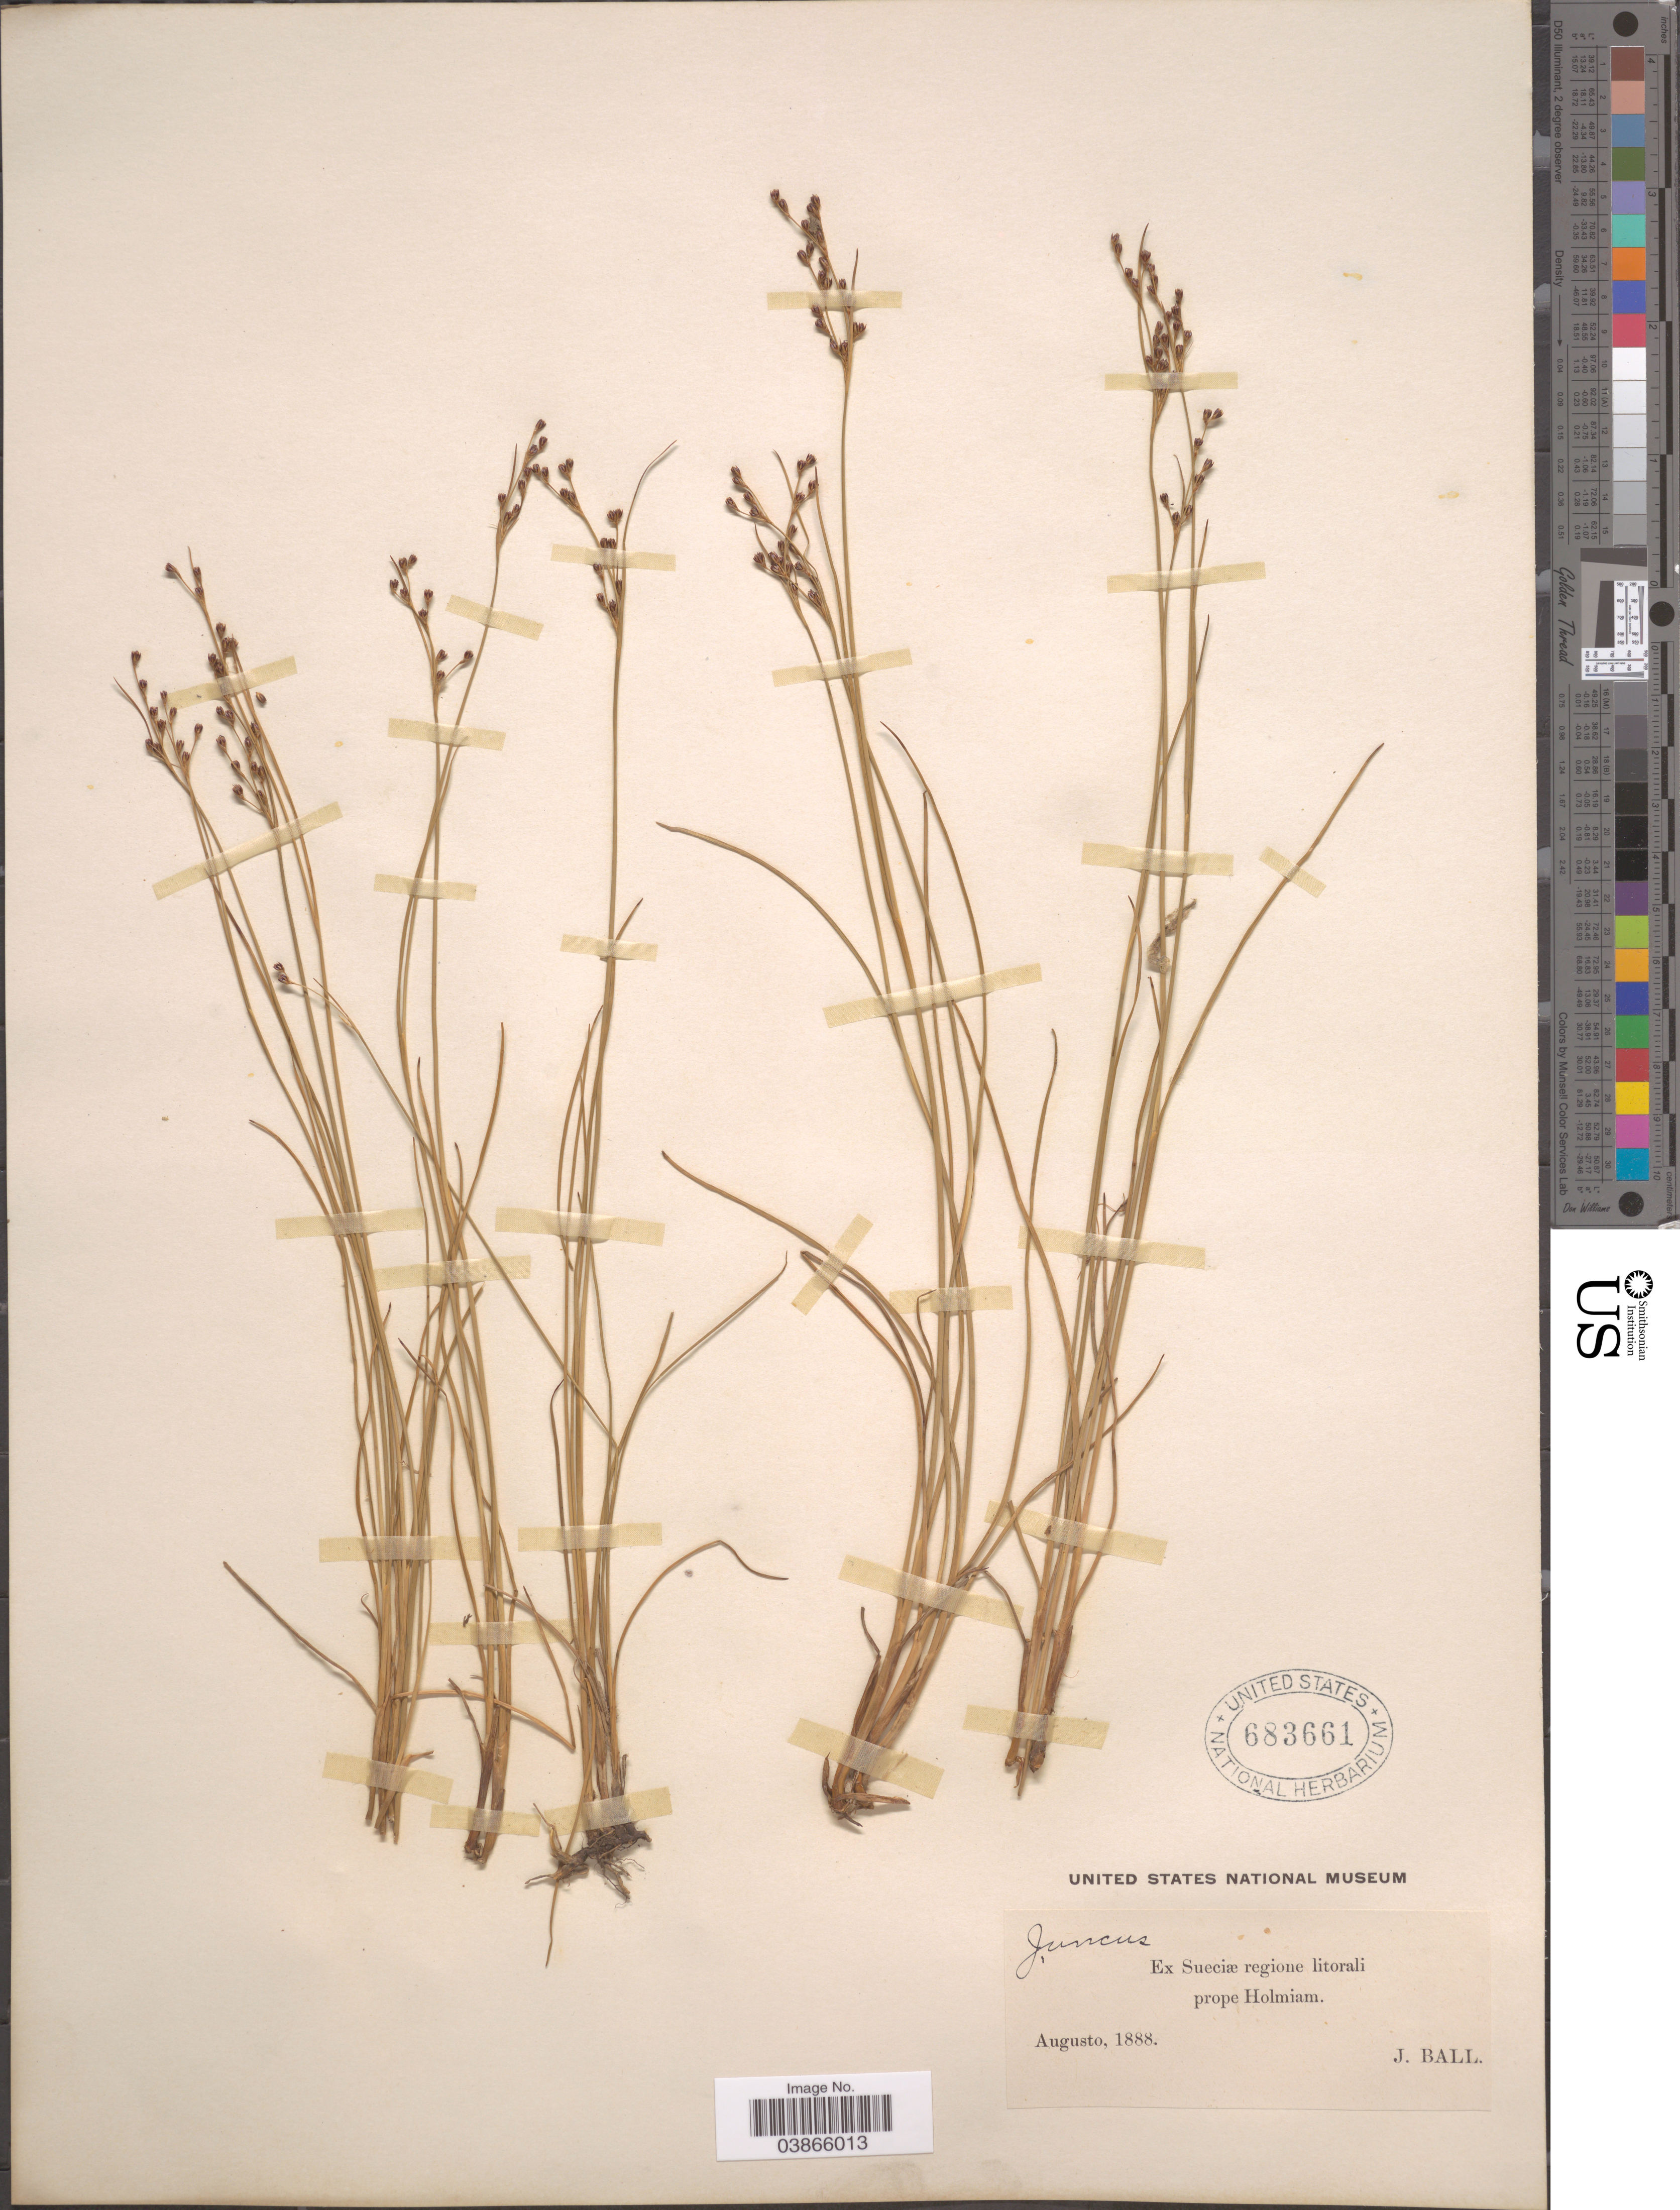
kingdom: Plantae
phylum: Tracheophyta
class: Liliopsida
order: Poales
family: Juncaceae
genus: Juncus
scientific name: Juncus sp.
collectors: J. Ball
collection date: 1888-08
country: Sweden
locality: Ex Sueciæ regione litorali prope Holmiam.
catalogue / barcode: US 683661